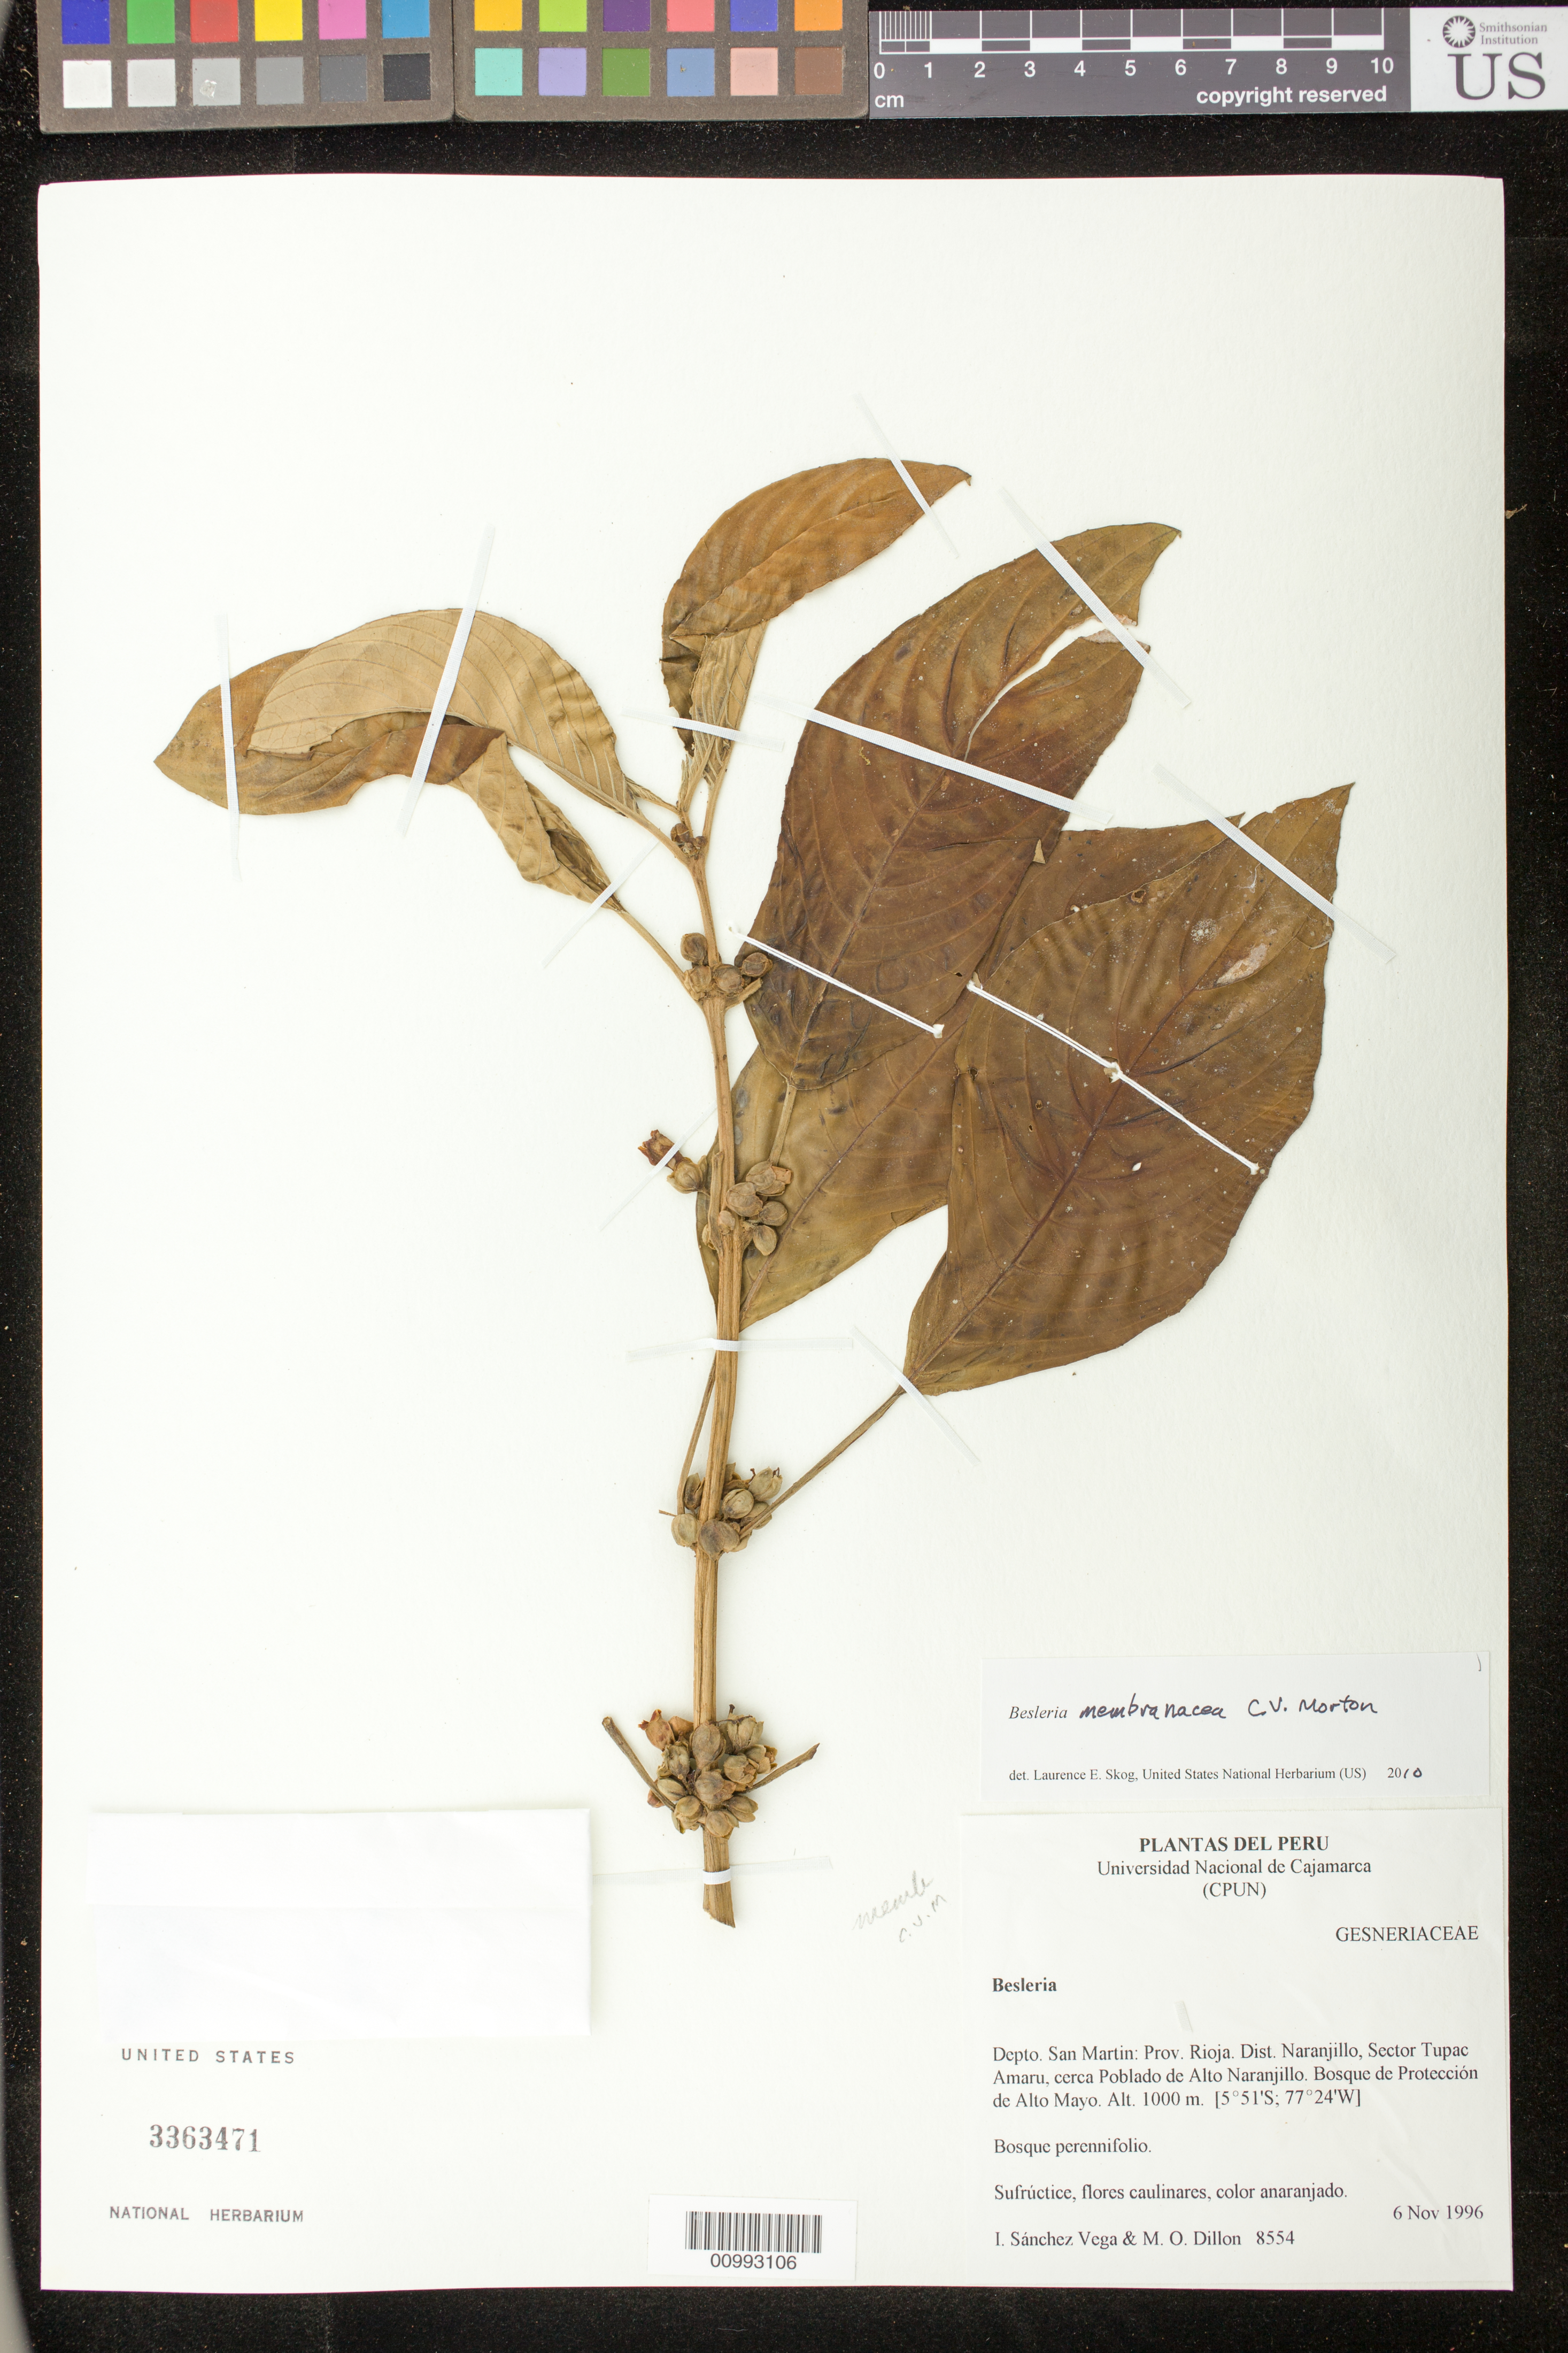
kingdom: Plantae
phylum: Tracheophyta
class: Magnoliopsida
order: Lamiales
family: Gesneriaceae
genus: Besleria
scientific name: Besleria membranacea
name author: C.V. Morton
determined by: Skog, Laurence E.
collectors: I. M. Sánchez Vega & M. O. Dillon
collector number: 8554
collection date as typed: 06 Nov 1996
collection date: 1996-11-06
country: Peru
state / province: San Martín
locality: Prov. Rioja, Dist. Naranjillo, Sector Tupac Amaru, cerca Poblado de Alto Naranjillo; Bosque de Protección de Alto Mayo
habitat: Bosque perennifolio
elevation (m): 1000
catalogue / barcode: US 3363471